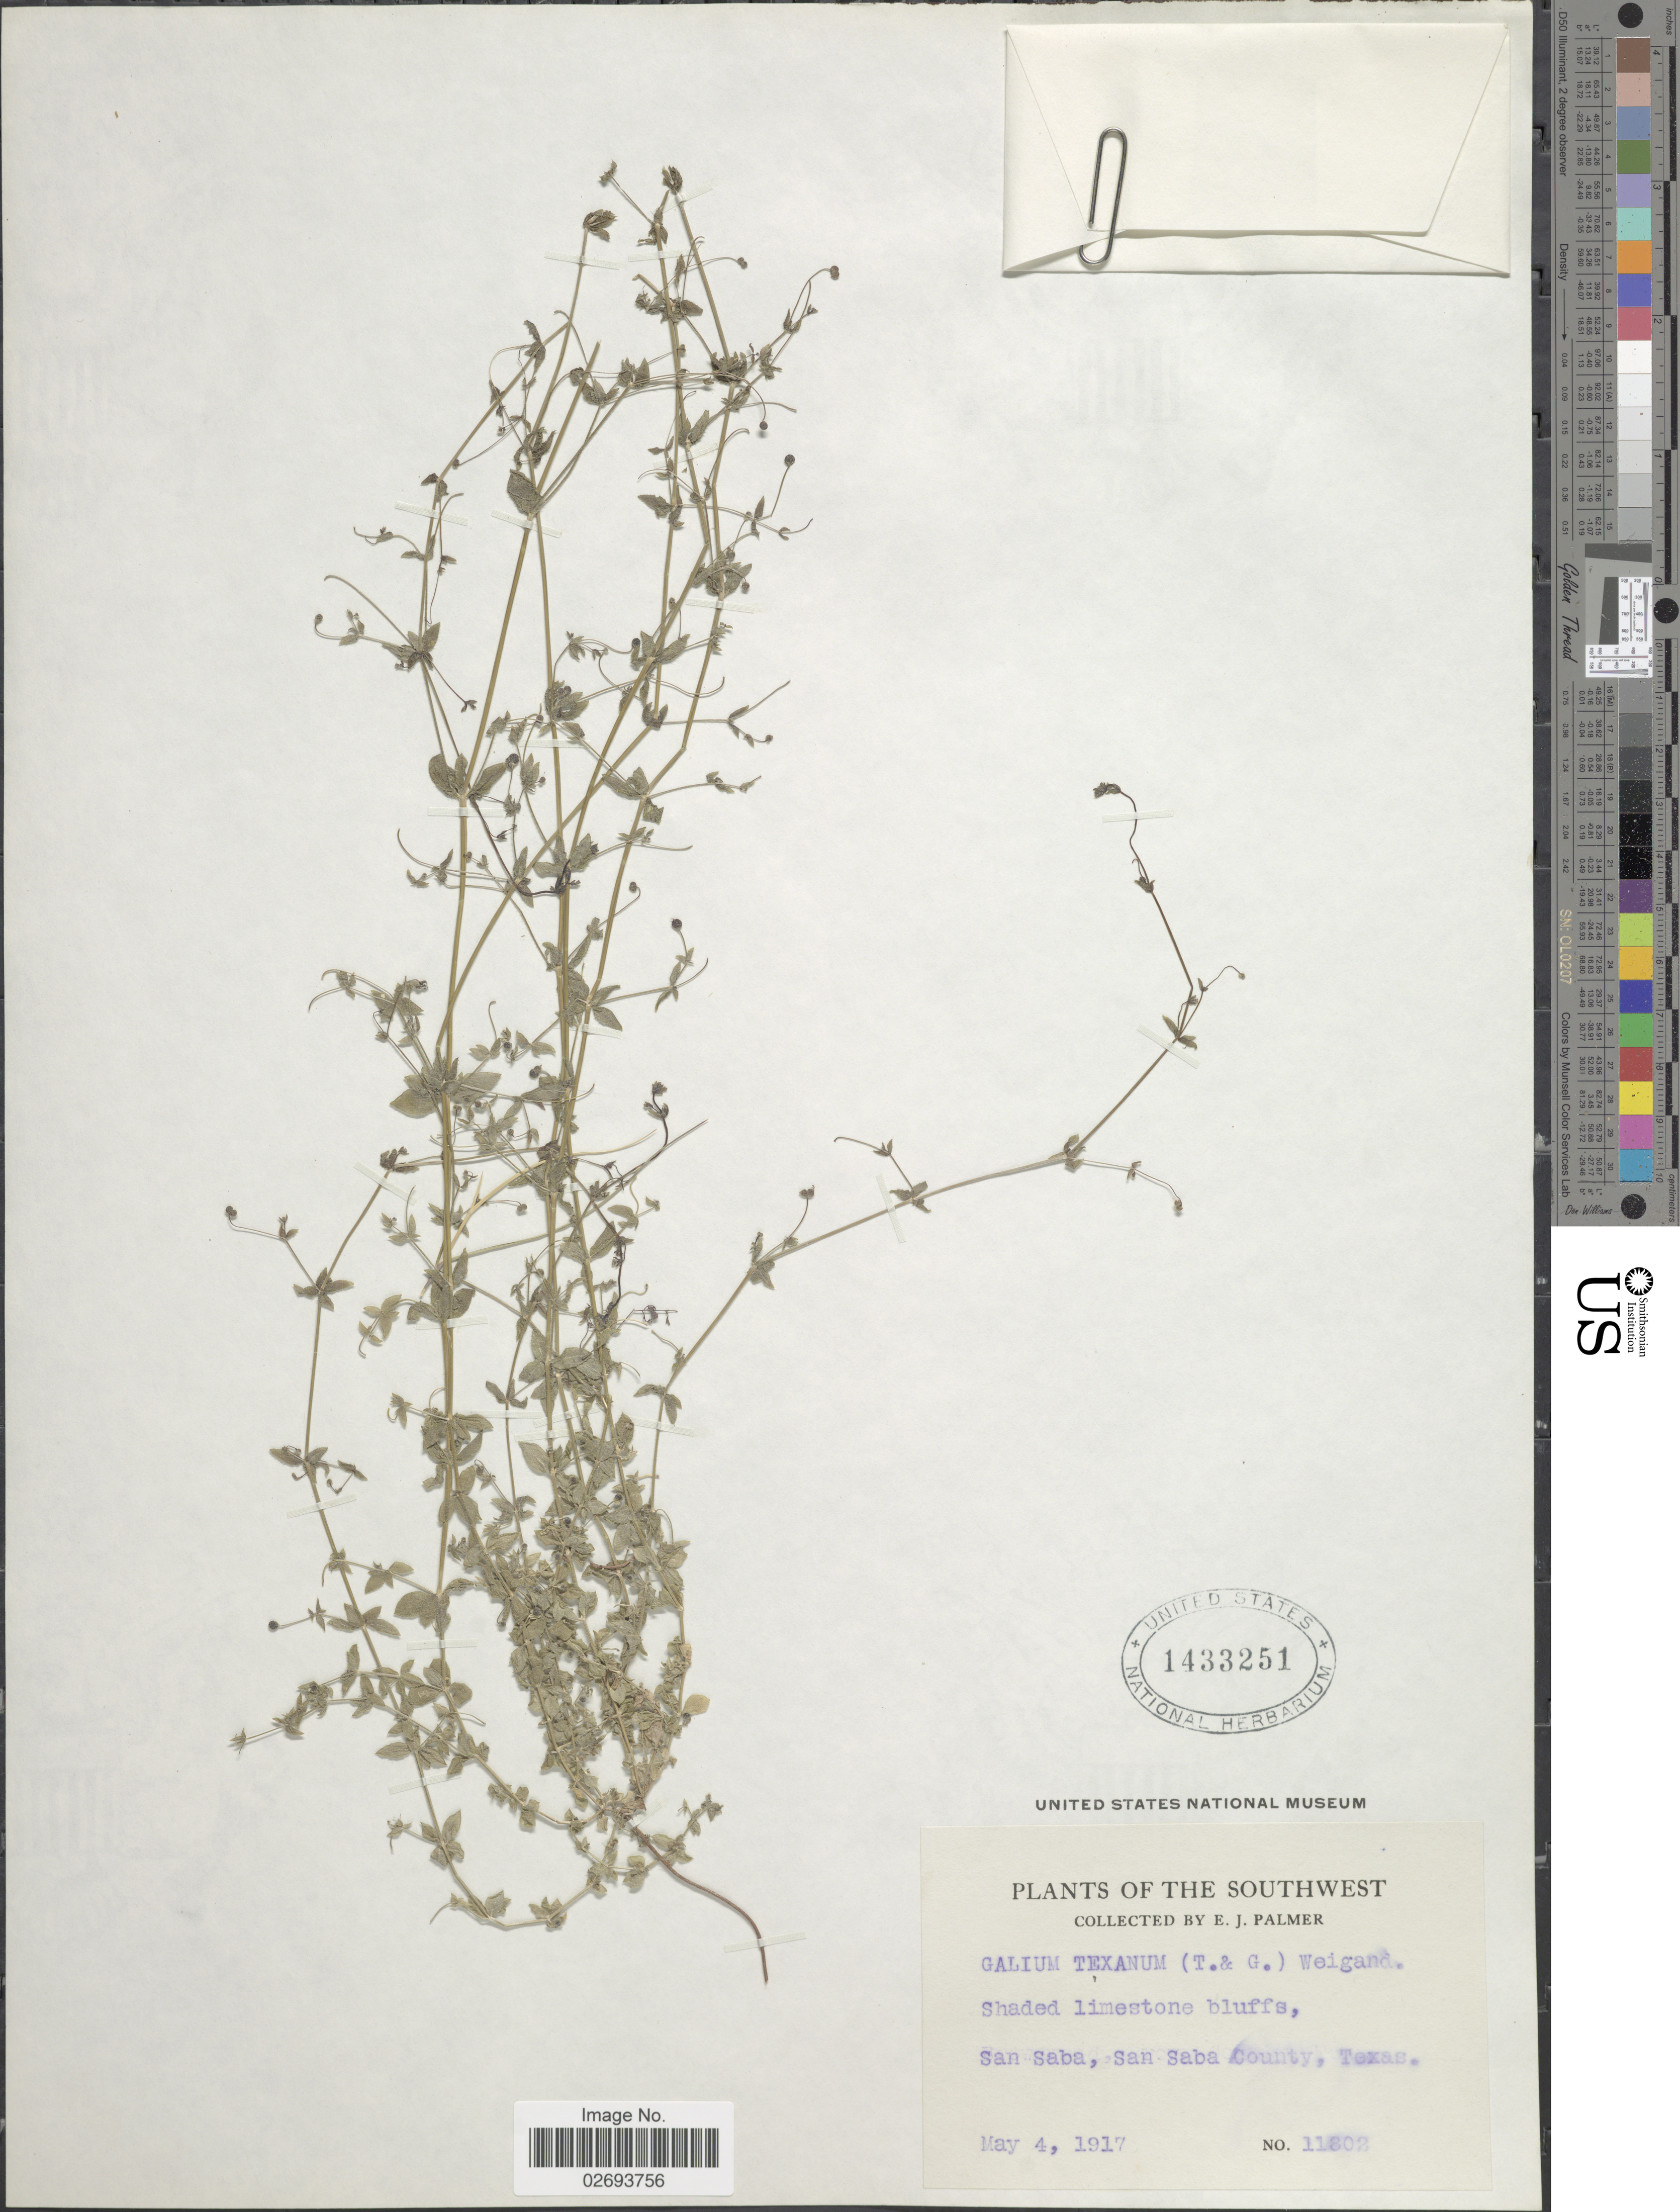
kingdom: Plantae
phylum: Tracheophyta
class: Magnoliopsida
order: Gentianales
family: Rubiaceae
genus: Galium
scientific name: Galium texense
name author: A. Gray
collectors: E. J. Palmer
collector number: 11802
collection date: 1917-05-04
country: United States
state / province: Texas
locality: The Southwest, Shaded limestone bluffs, San Saba, San Saba County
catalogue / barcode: US 1433251